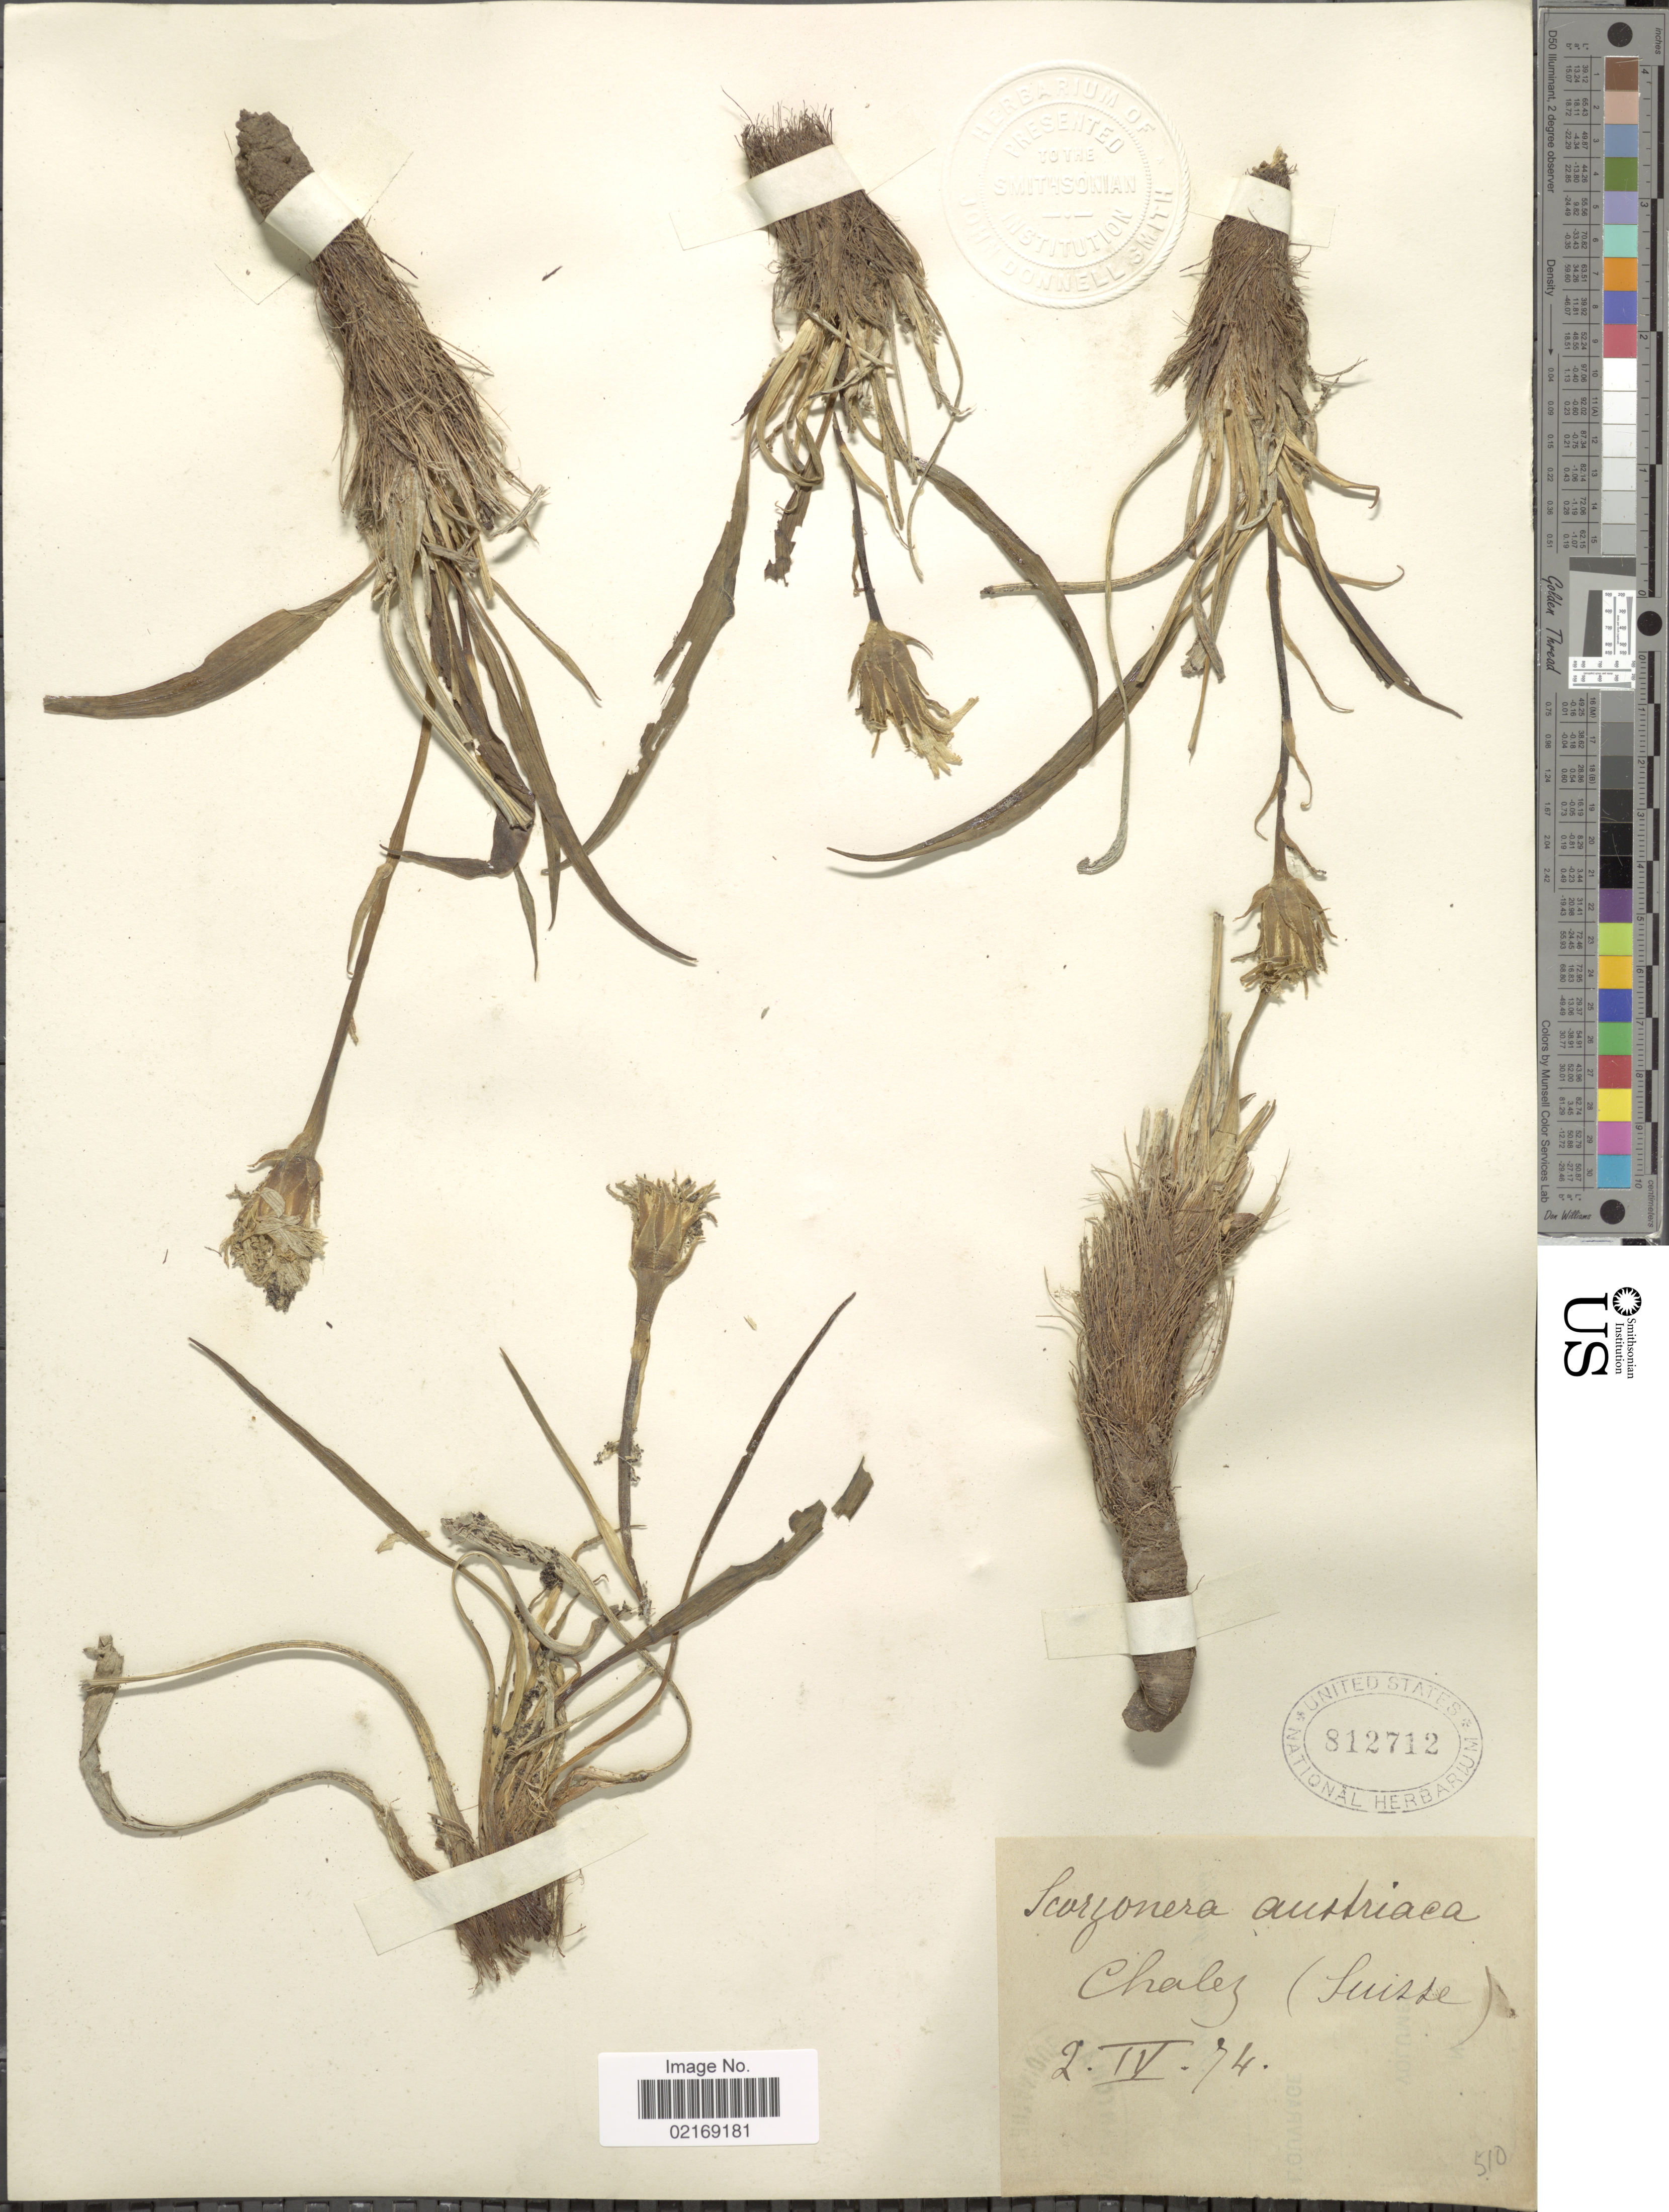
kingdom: Plantae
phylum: Tracheophyta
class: Magnoliopsida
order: Asterales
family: Asteraceae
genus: Scorzonera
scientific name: Scorzonera austriaca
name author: Willd.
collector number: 510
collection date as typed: Transcribed d/m/y: 2/4/74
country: Switzerland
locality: Chalez (Suisse)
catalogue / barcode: US 812712